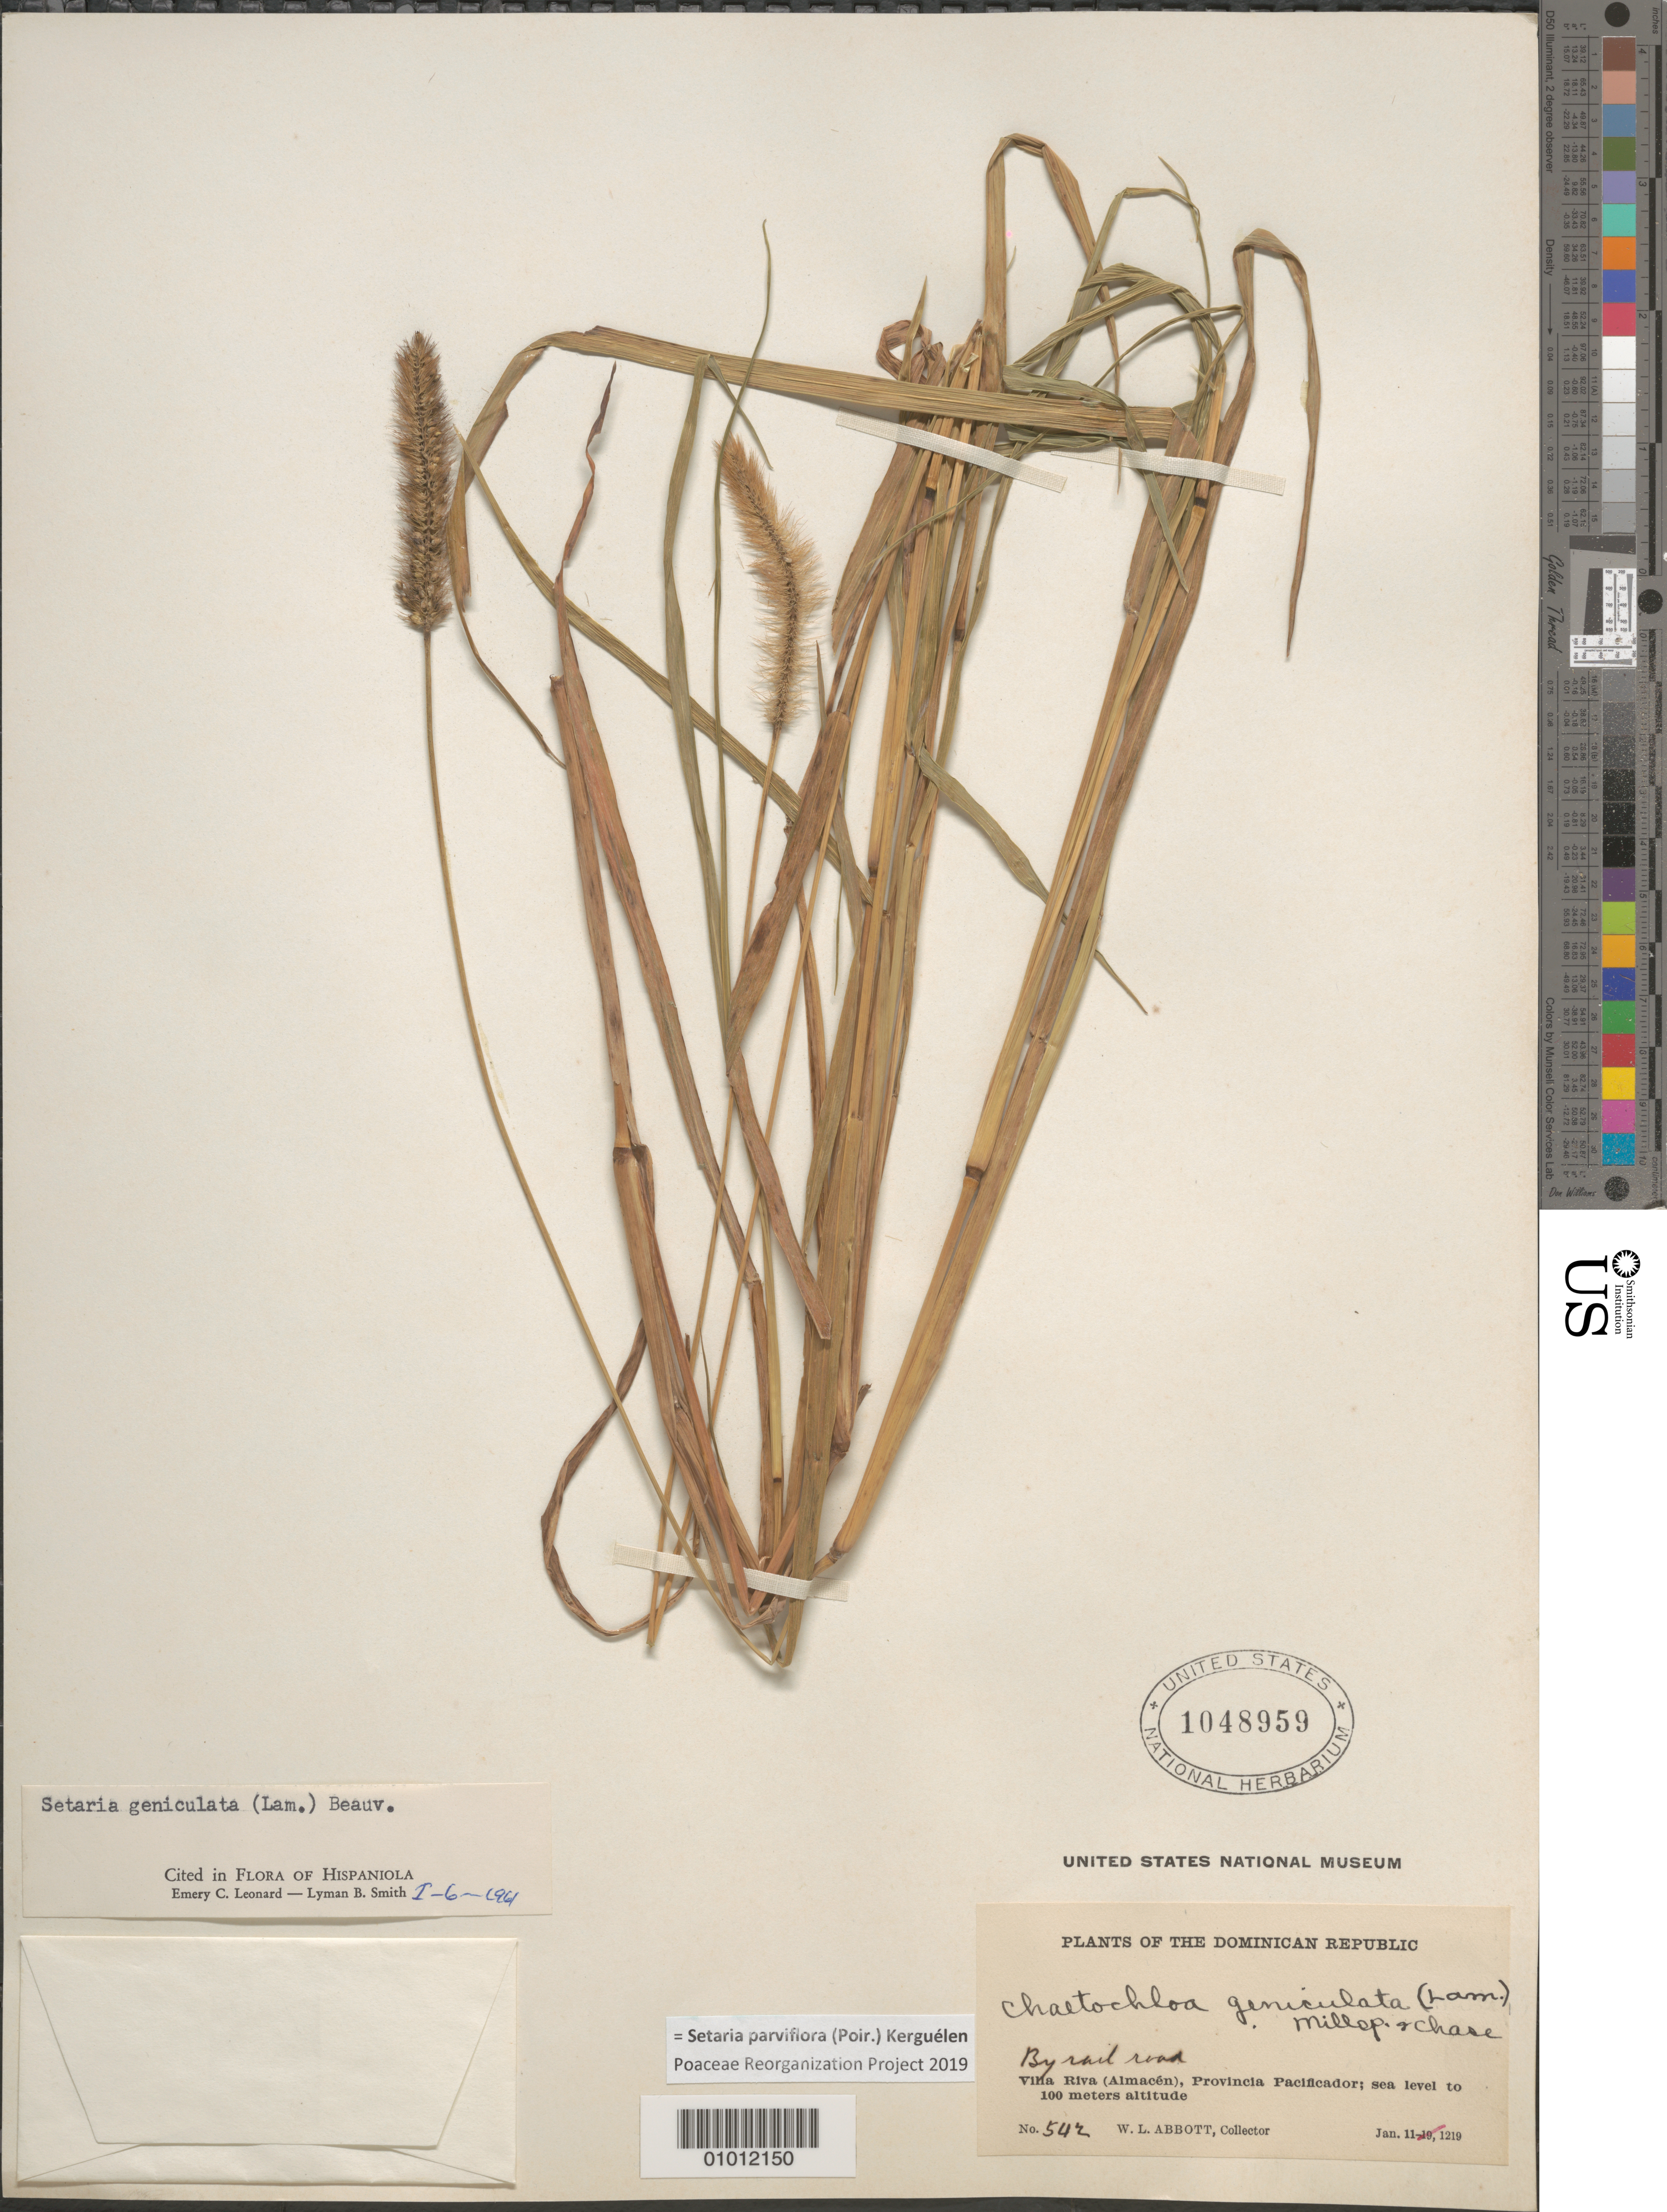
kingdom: Plantae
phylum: Tracheophyta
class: Liliopsida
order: Poales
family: Poaceae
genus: Setaria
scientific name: Setaria parviflora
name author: (Poir.) Kerguélen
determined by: Poaceae Reorganization Project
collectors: W. L. Abbott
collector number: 542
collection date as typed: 11 Jan 1919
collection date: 1919-01-11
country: Dominican Republic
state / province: Duarte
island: Hispaniola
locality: Villa Riva (Almacen), Provinicia Pacificador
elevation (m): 0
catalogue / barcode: US 1048959